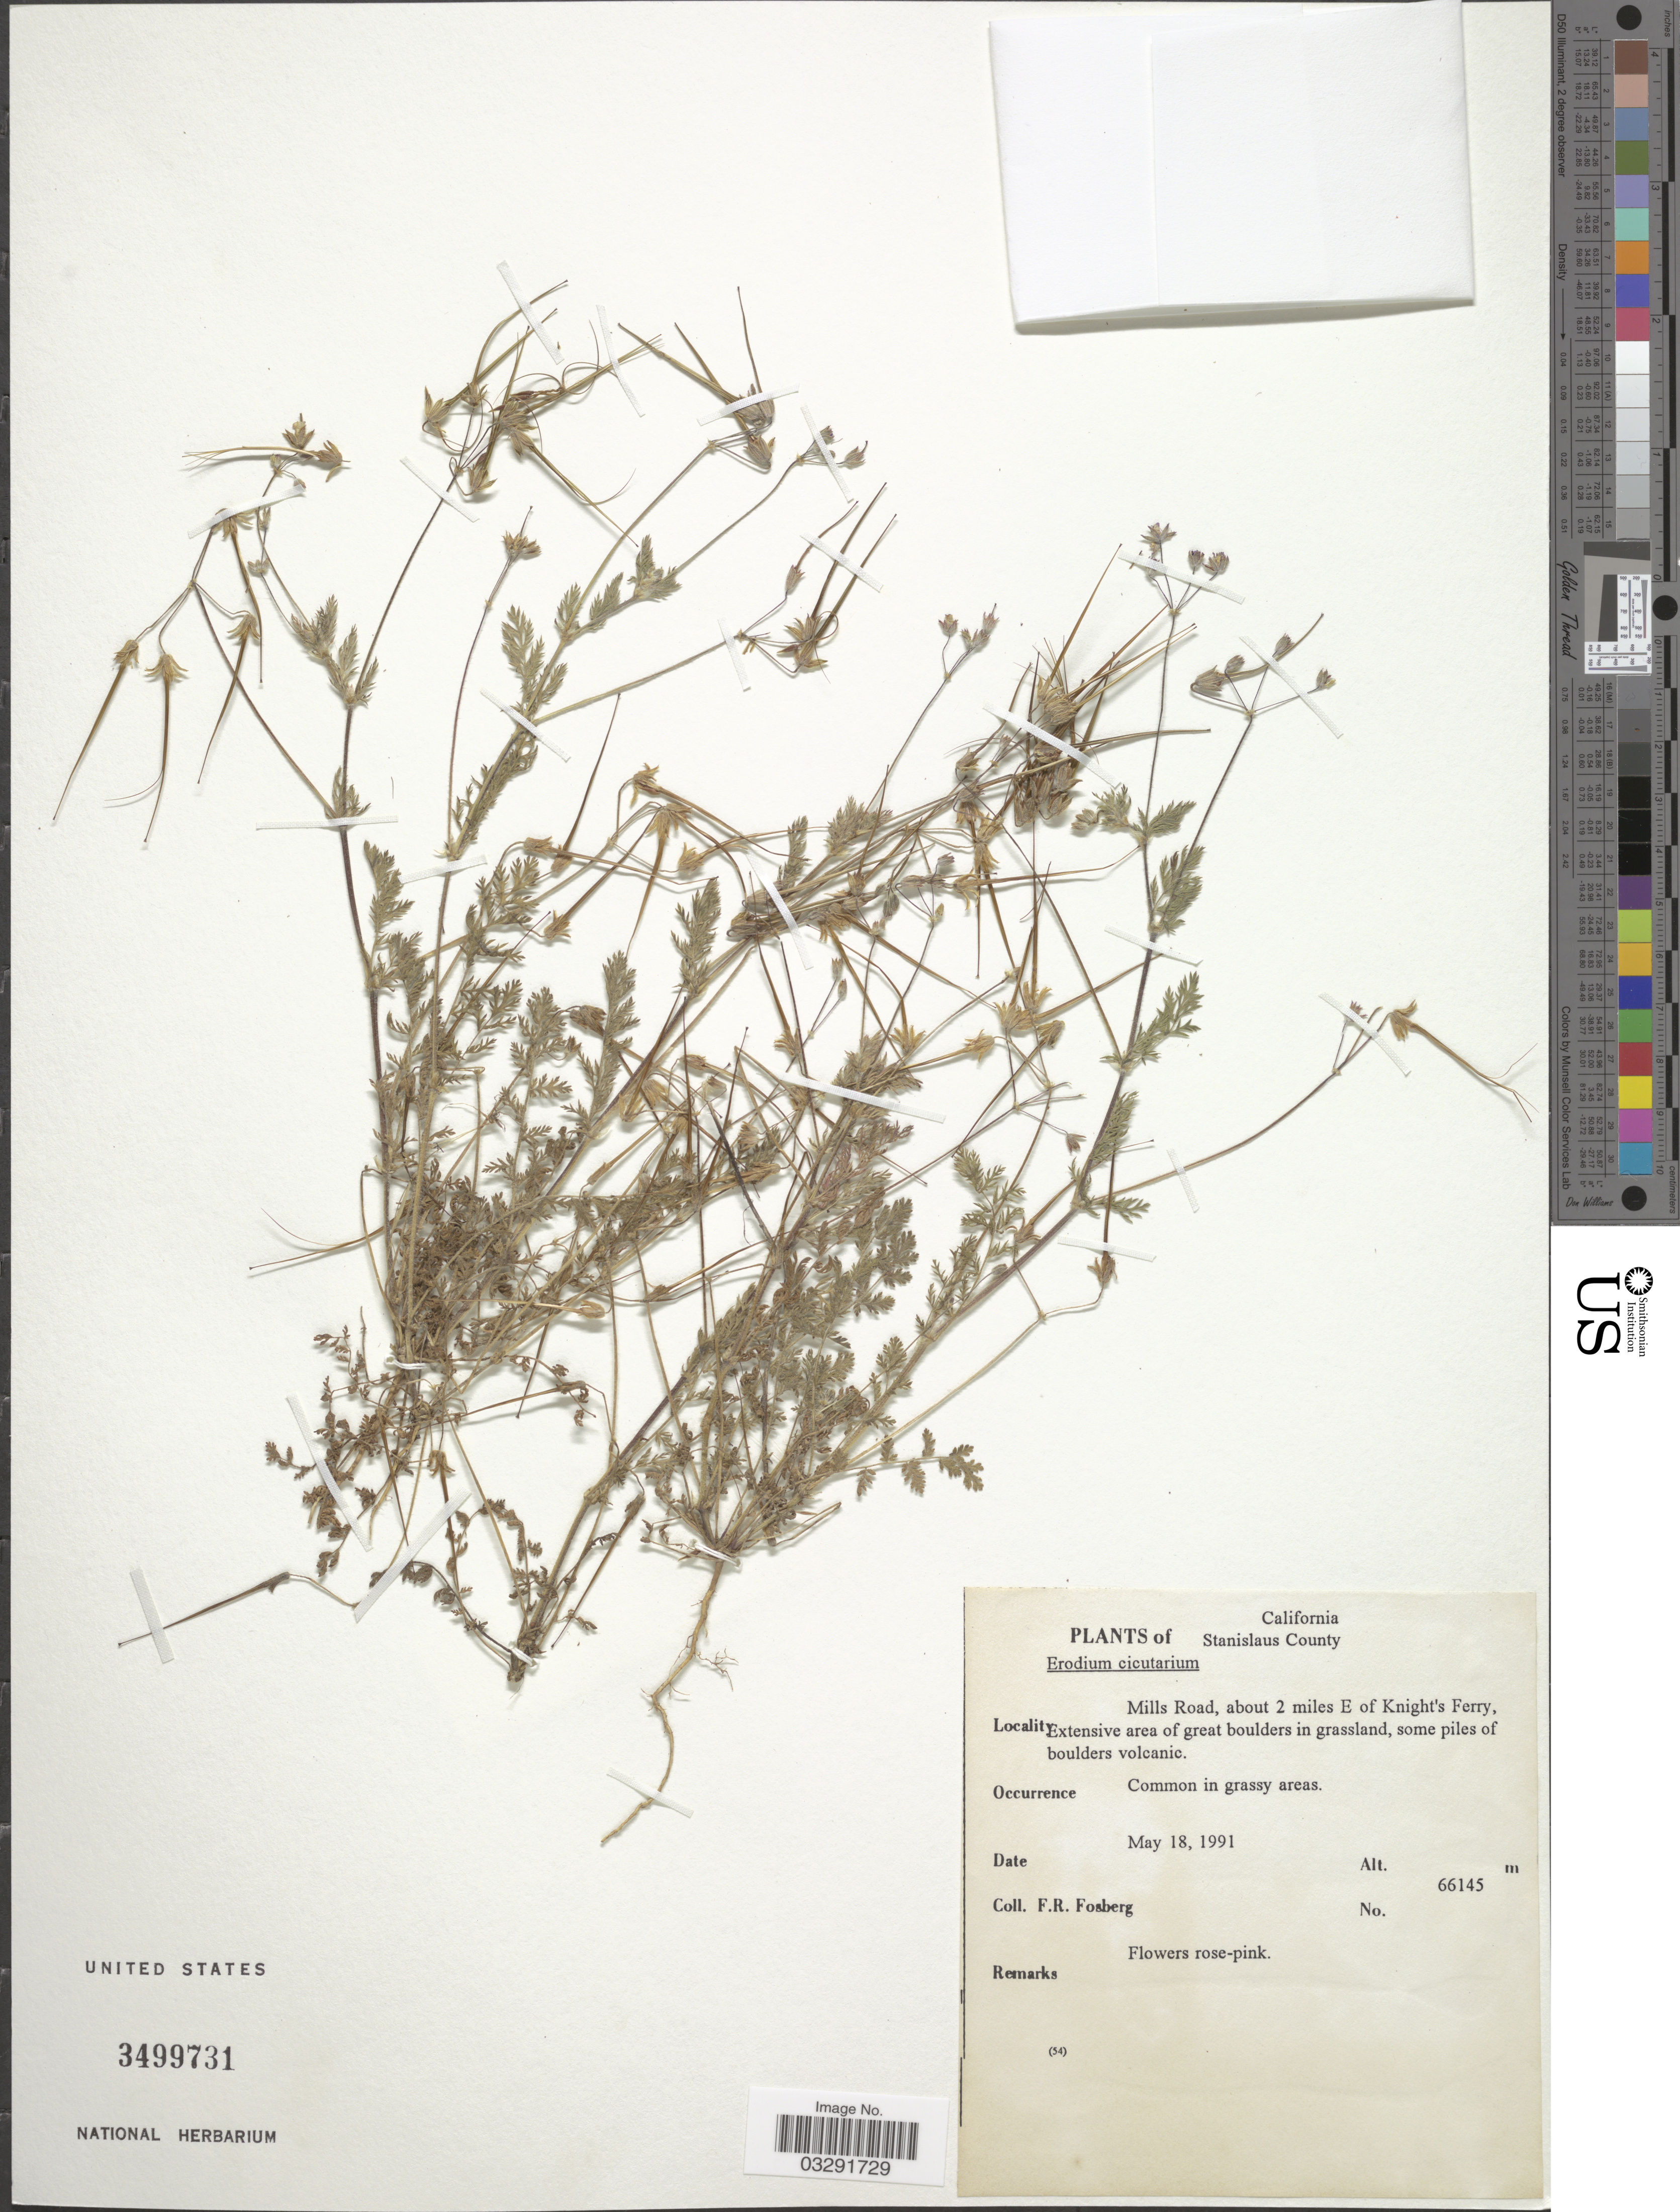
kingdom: Plantae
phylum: Tracheophyta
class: Magnoliopsida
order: Geraniales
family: Geraniaceae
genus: Erodium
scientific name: Erodium cicutarium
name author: (L.) L'Hér.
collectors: F. R. Fosberg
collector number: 66145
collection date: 1991-05-18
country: United States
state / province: California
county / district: Stanislaus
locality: Stanislaus County. Mills Road, about 2 miles E of Knight's Ferry.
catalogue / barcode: US 3499731